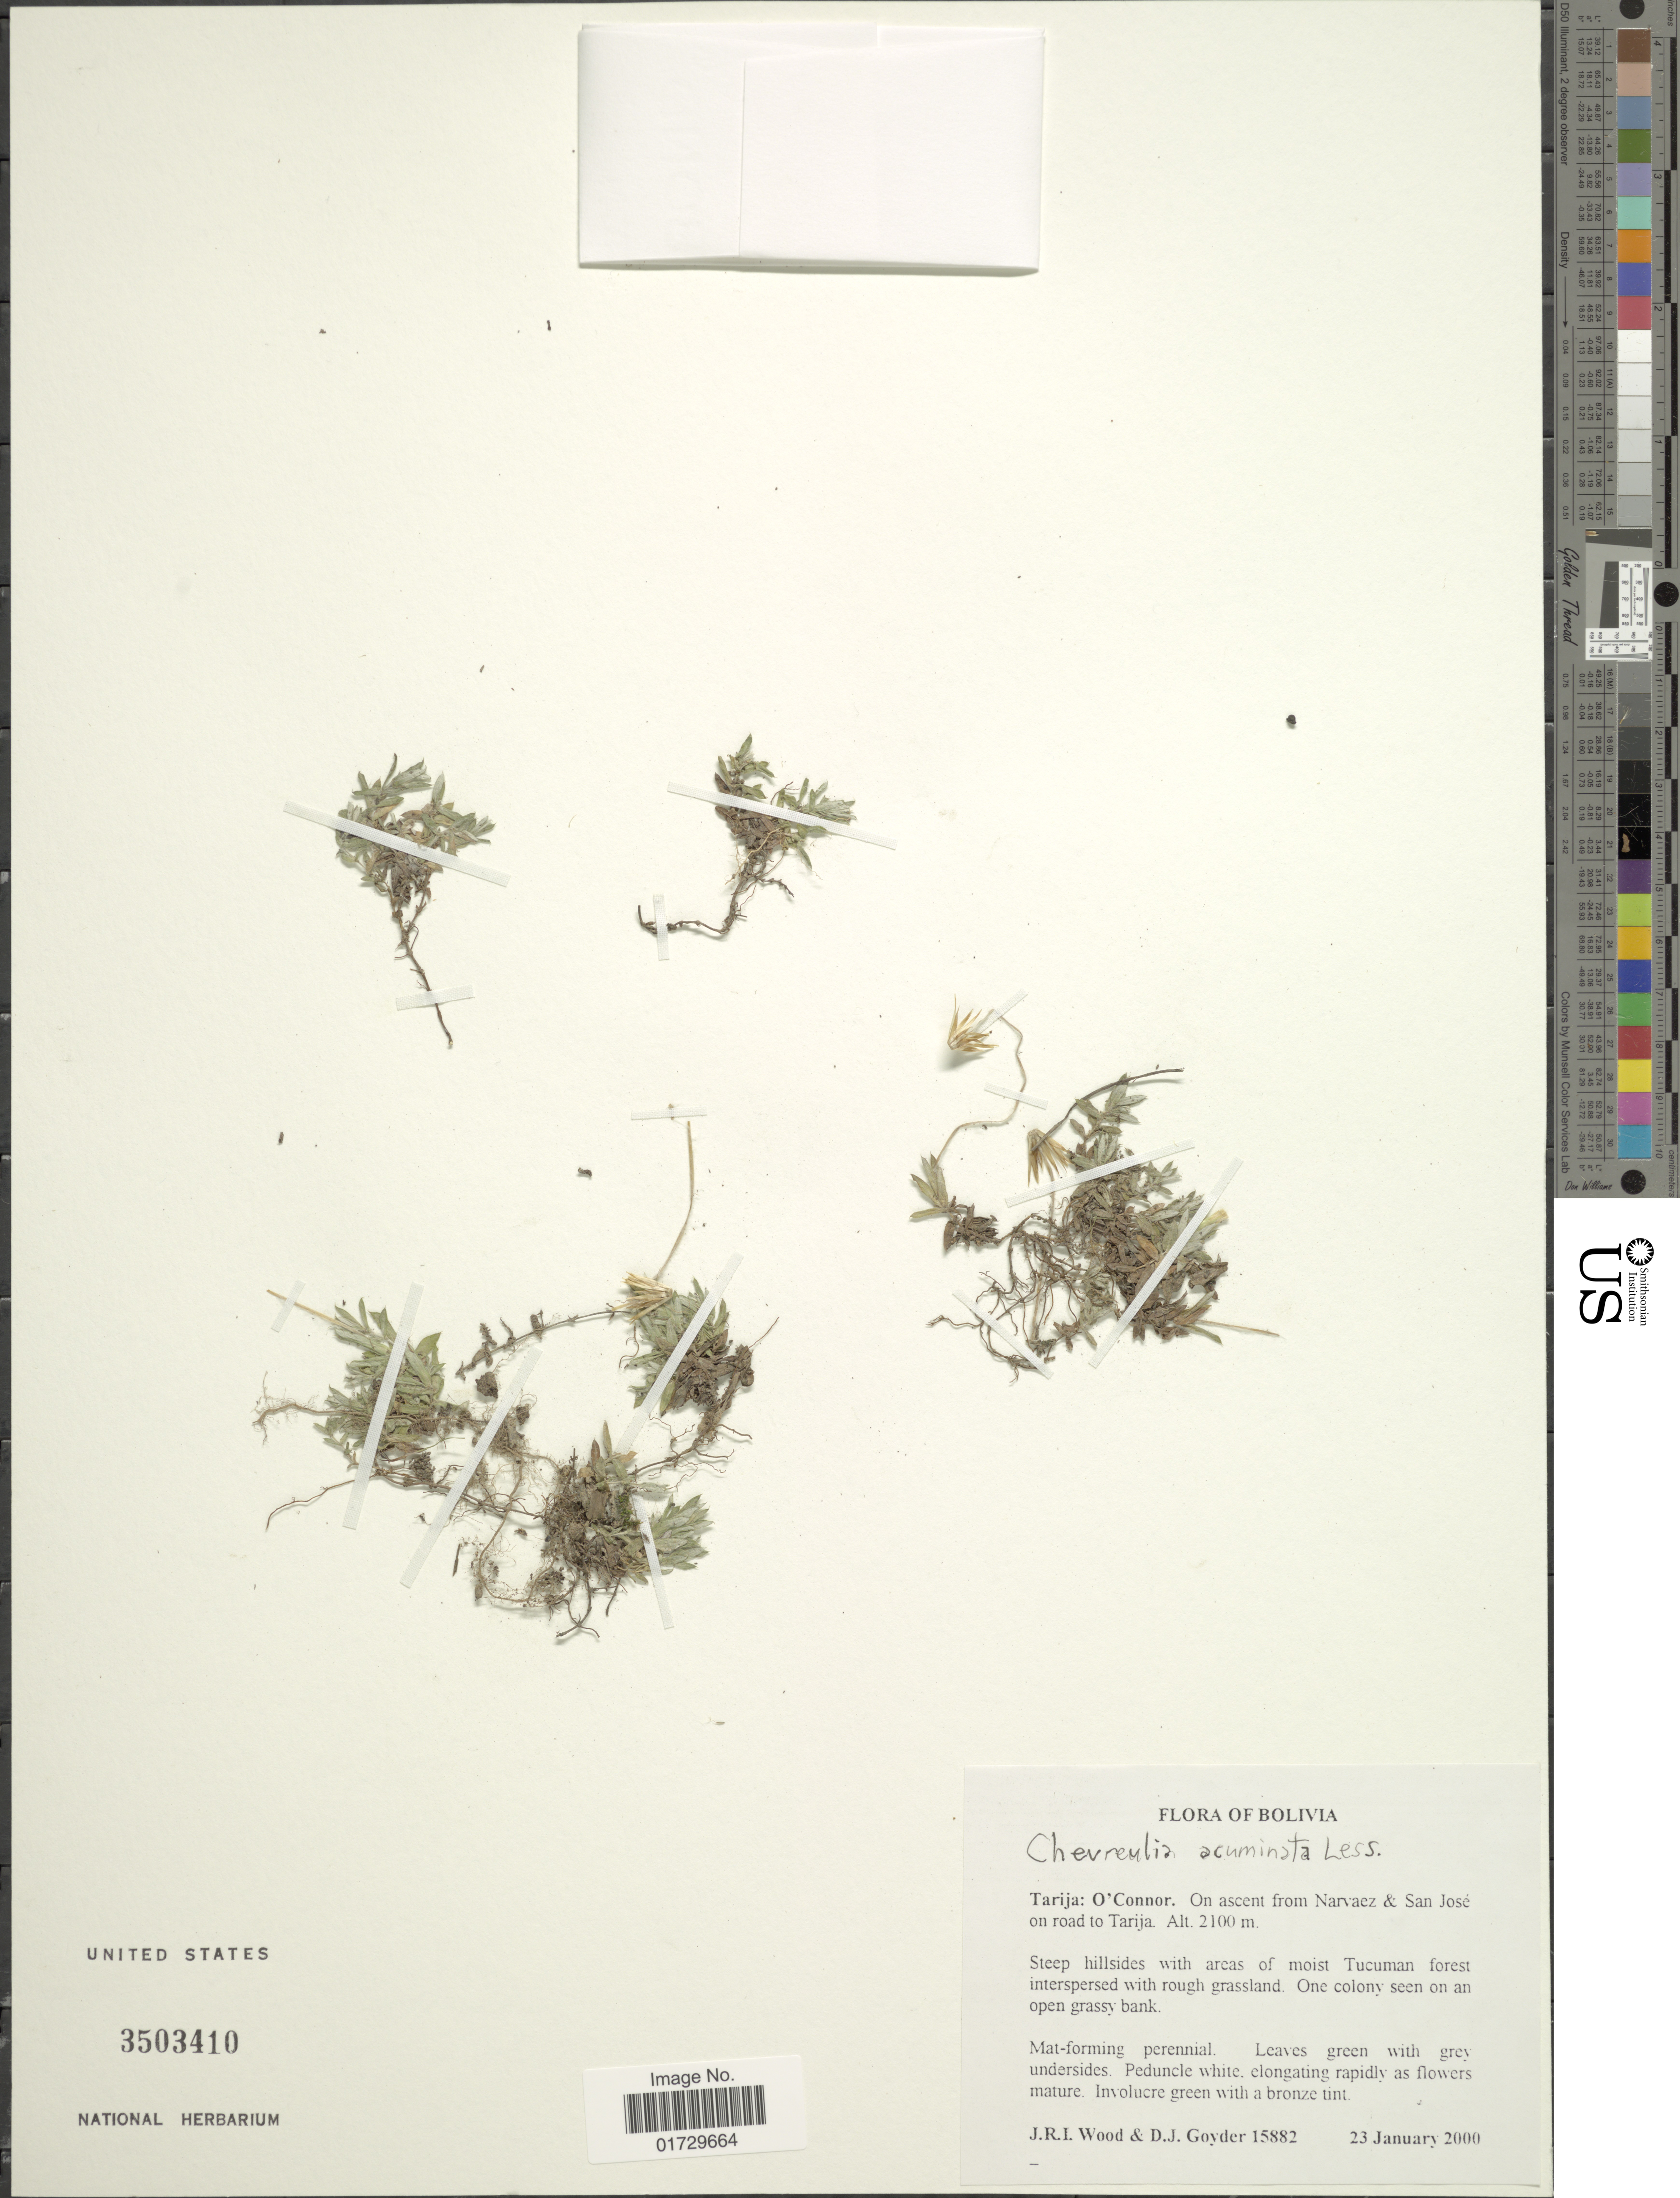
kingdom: Plantae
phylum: Tracheophyta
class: Magnoliopsida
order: Asterales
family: Asteraceae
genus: Chevreulia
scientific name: Chevreulia acuminata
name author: Less.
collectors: J. R. I. Wood & D. Goyder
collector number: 15882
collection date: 2000-01-23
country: Bolivia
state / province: Tarija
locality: O' Connor. On ascent from Narvaez & San Jose on road to Tarija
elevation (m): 2100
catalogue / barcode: US 3503410